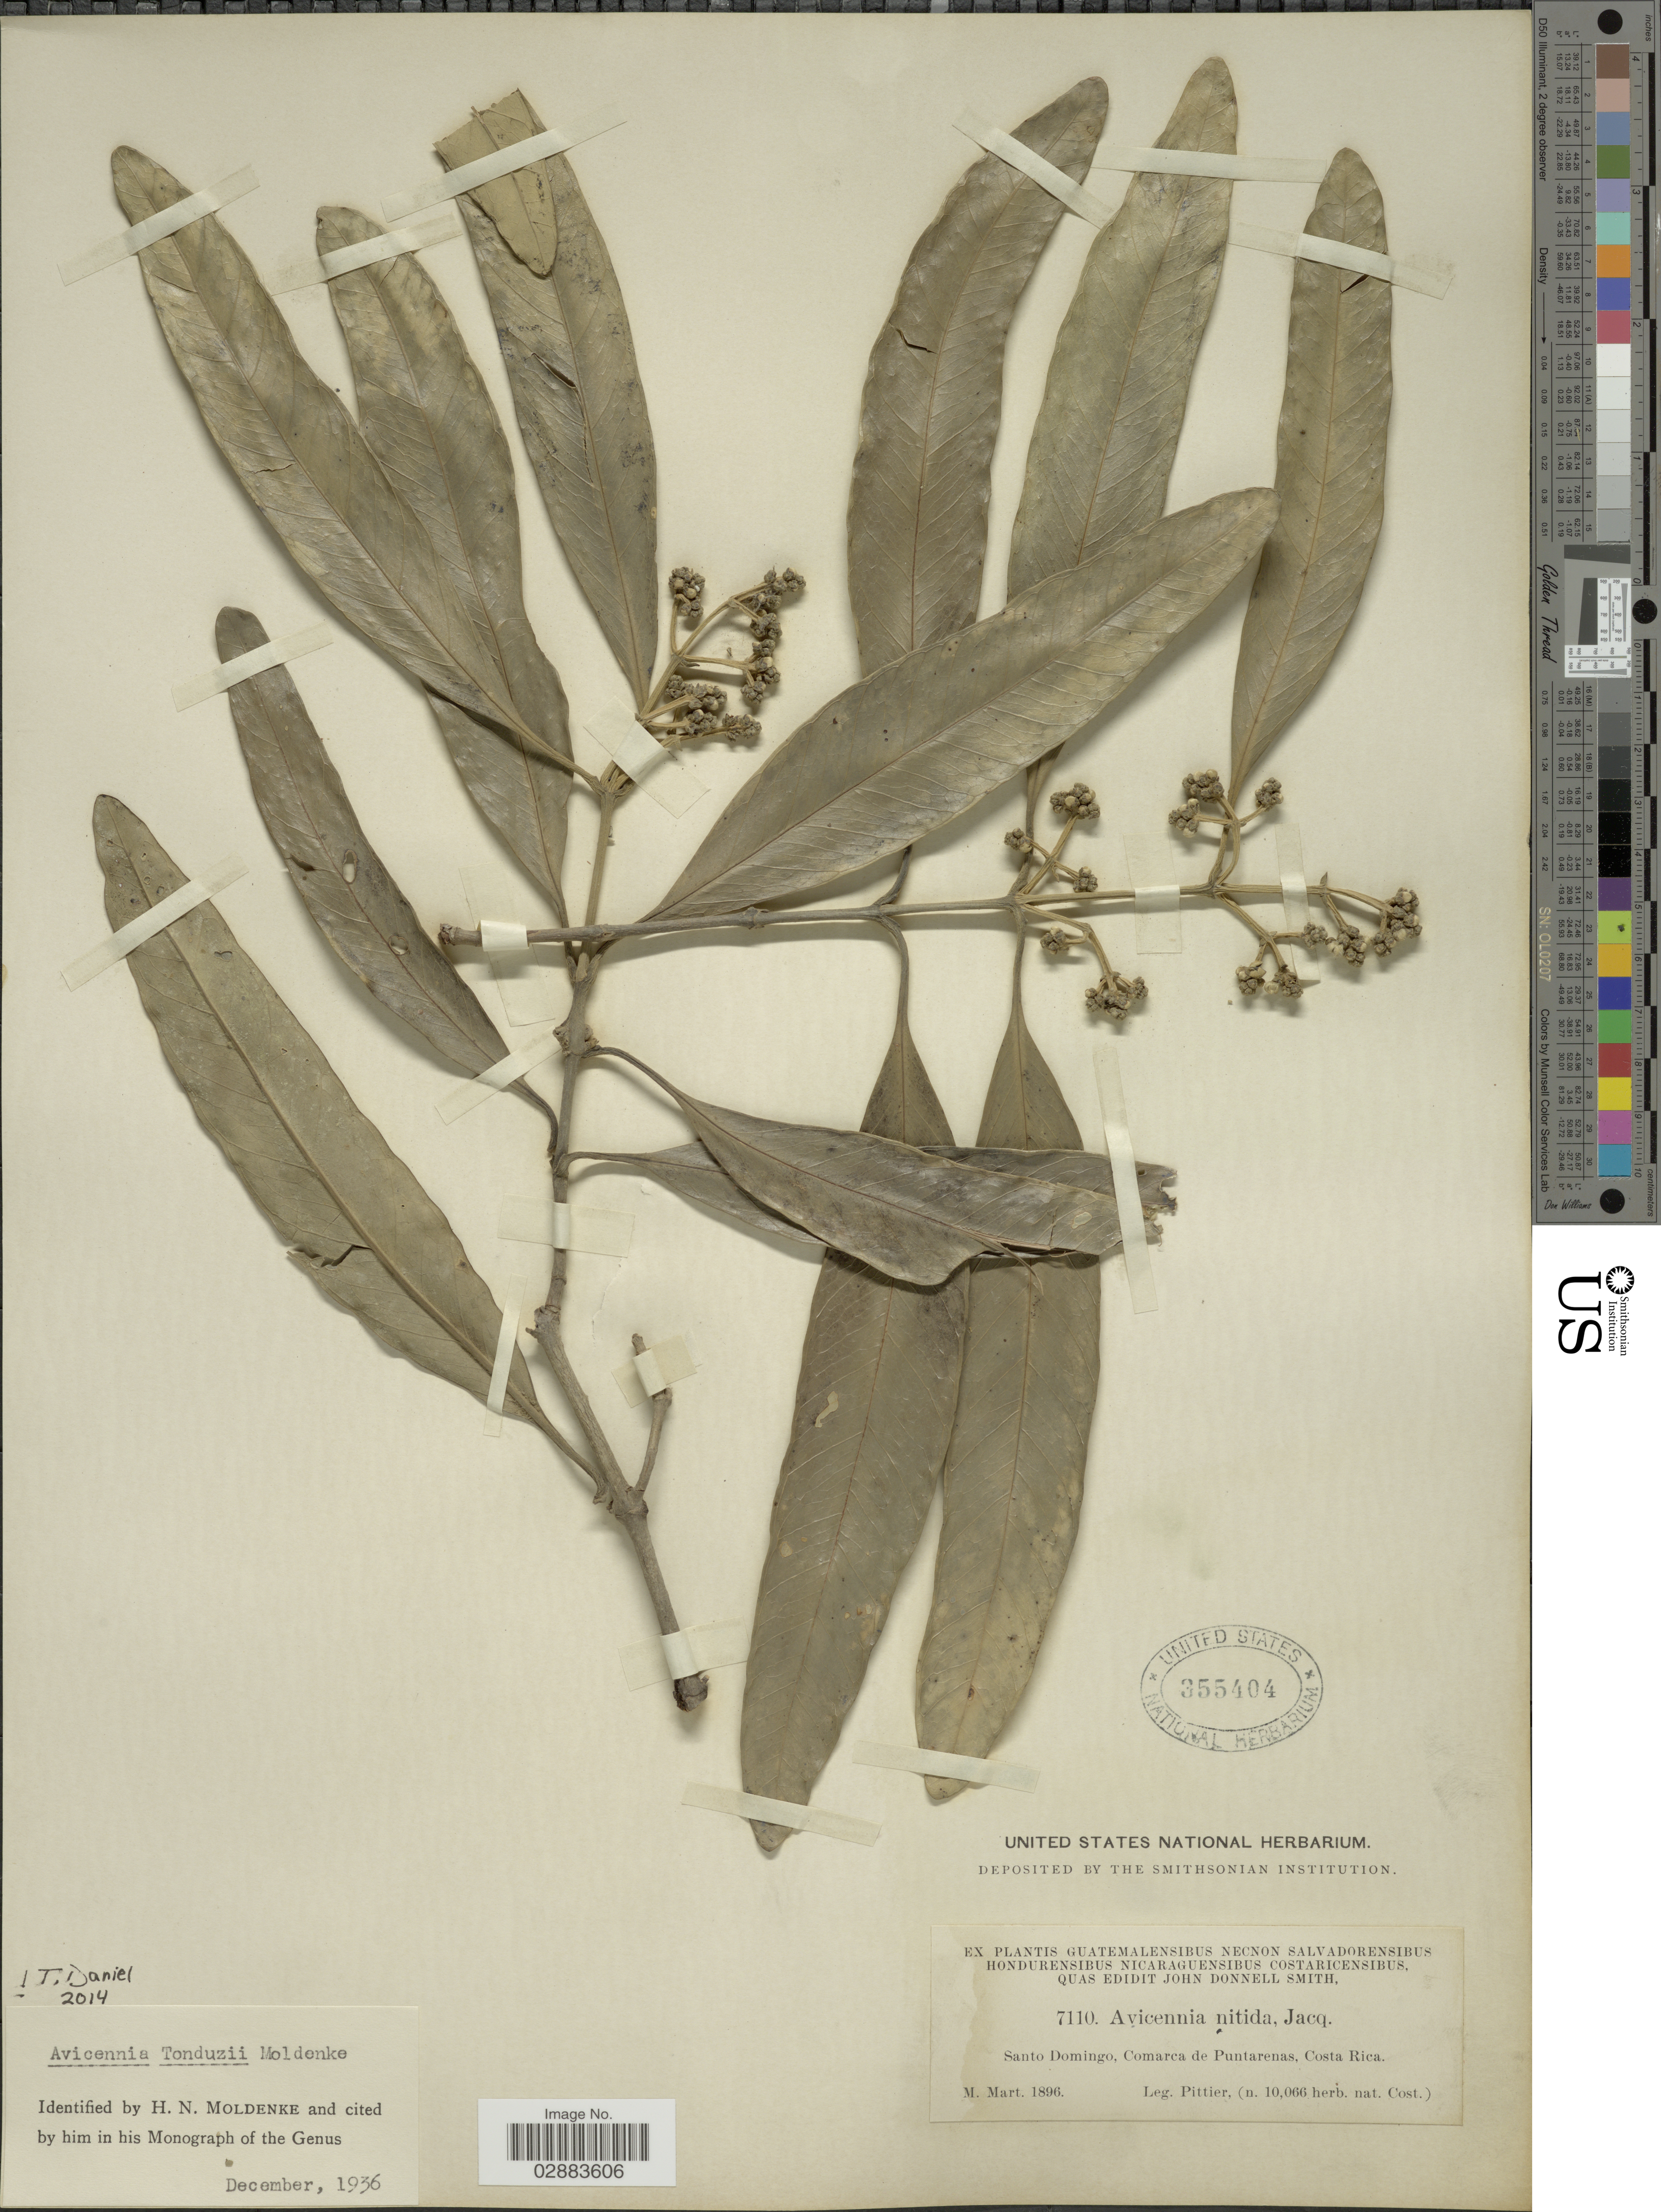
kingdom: Plantae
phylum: Tracheophyta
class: Magnoliopsida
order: Lamiales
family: Acanthaceae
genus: Avicennia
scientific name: Avicennia tonduzii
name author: Moldenke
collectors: Pittier, --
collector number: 7110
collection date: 1896-03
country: Costa Rica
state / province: Puntarenas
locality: Santo Domingo, Comarca de Puntarenas.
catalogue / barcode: US 355404